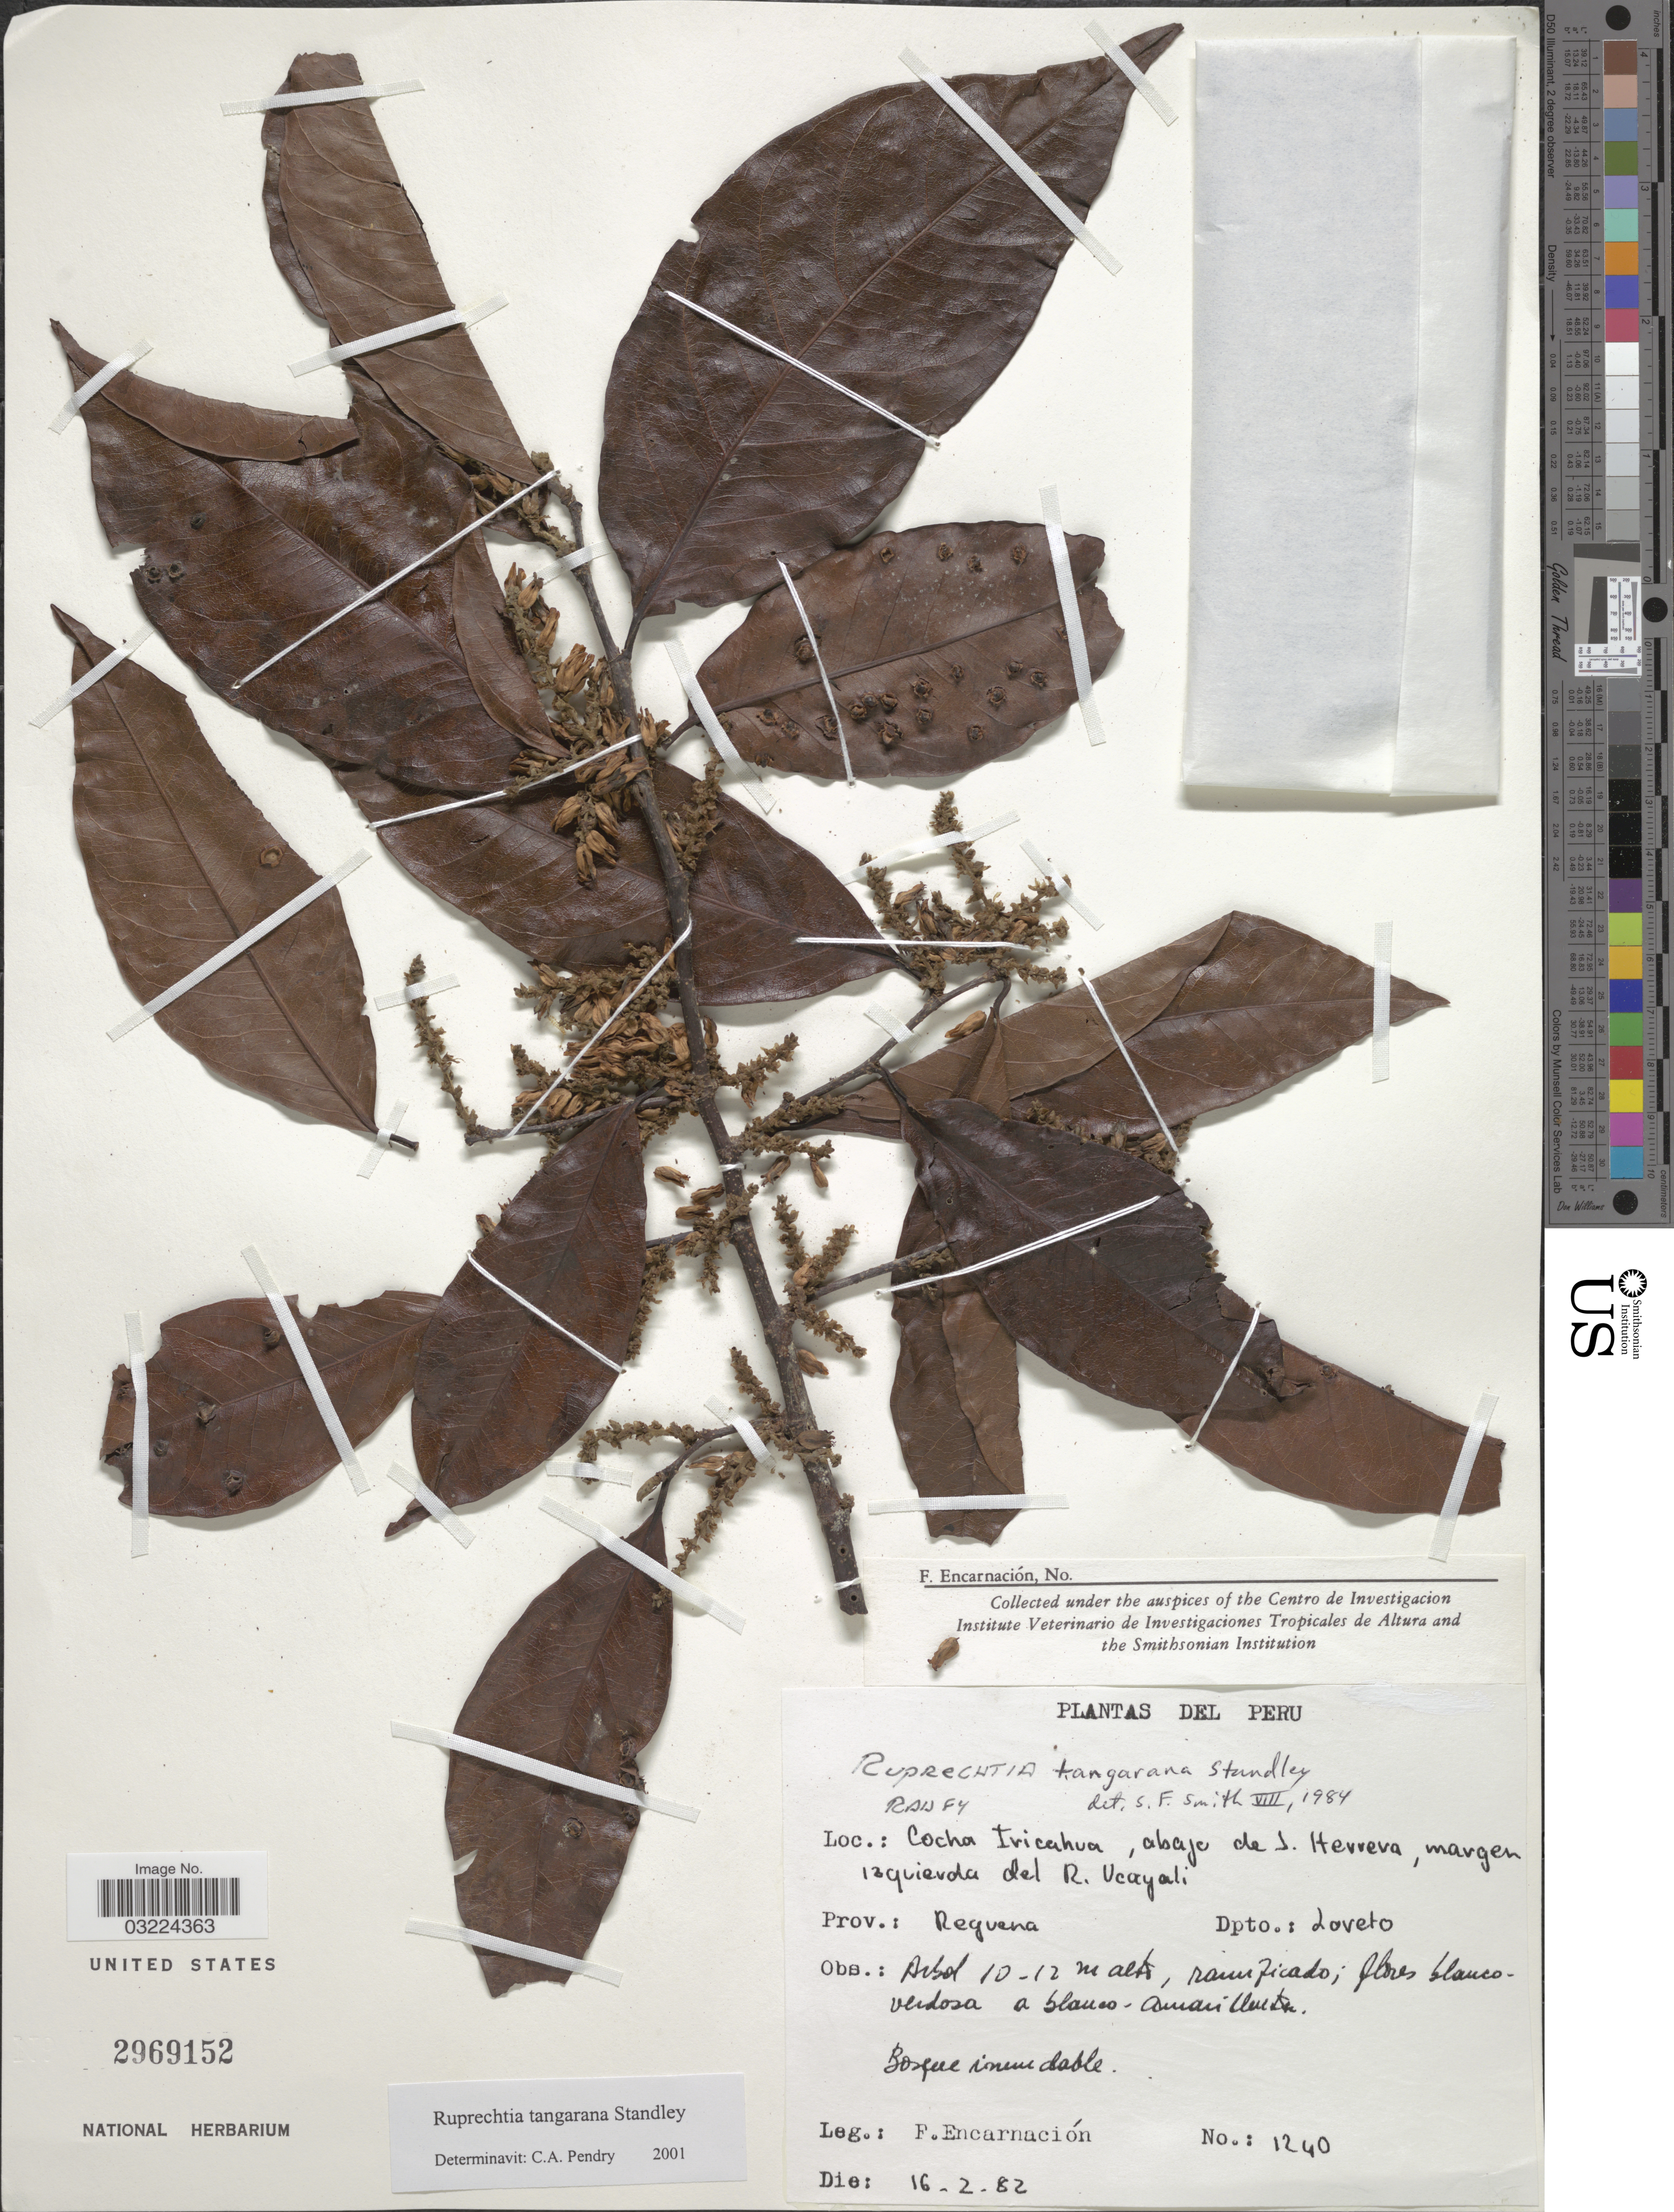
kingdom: Plantae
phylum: Tracheophyta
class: Magnoliopsida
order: Caryophyllales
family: Polygonaceae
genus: Ruprechtia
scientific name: Ruprechtia tangarana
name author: Standl.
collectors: F. Encarnación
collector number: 1240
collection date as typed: Transcribed d/m/y: 16/2/82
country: Peru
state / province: Loreto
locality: Cocha Iricahua, abajo de S. Herrera, margen izquierda del R. Ucayali. Prov.: Requena. Dpto.: Loreto.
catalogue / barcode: US 2969152